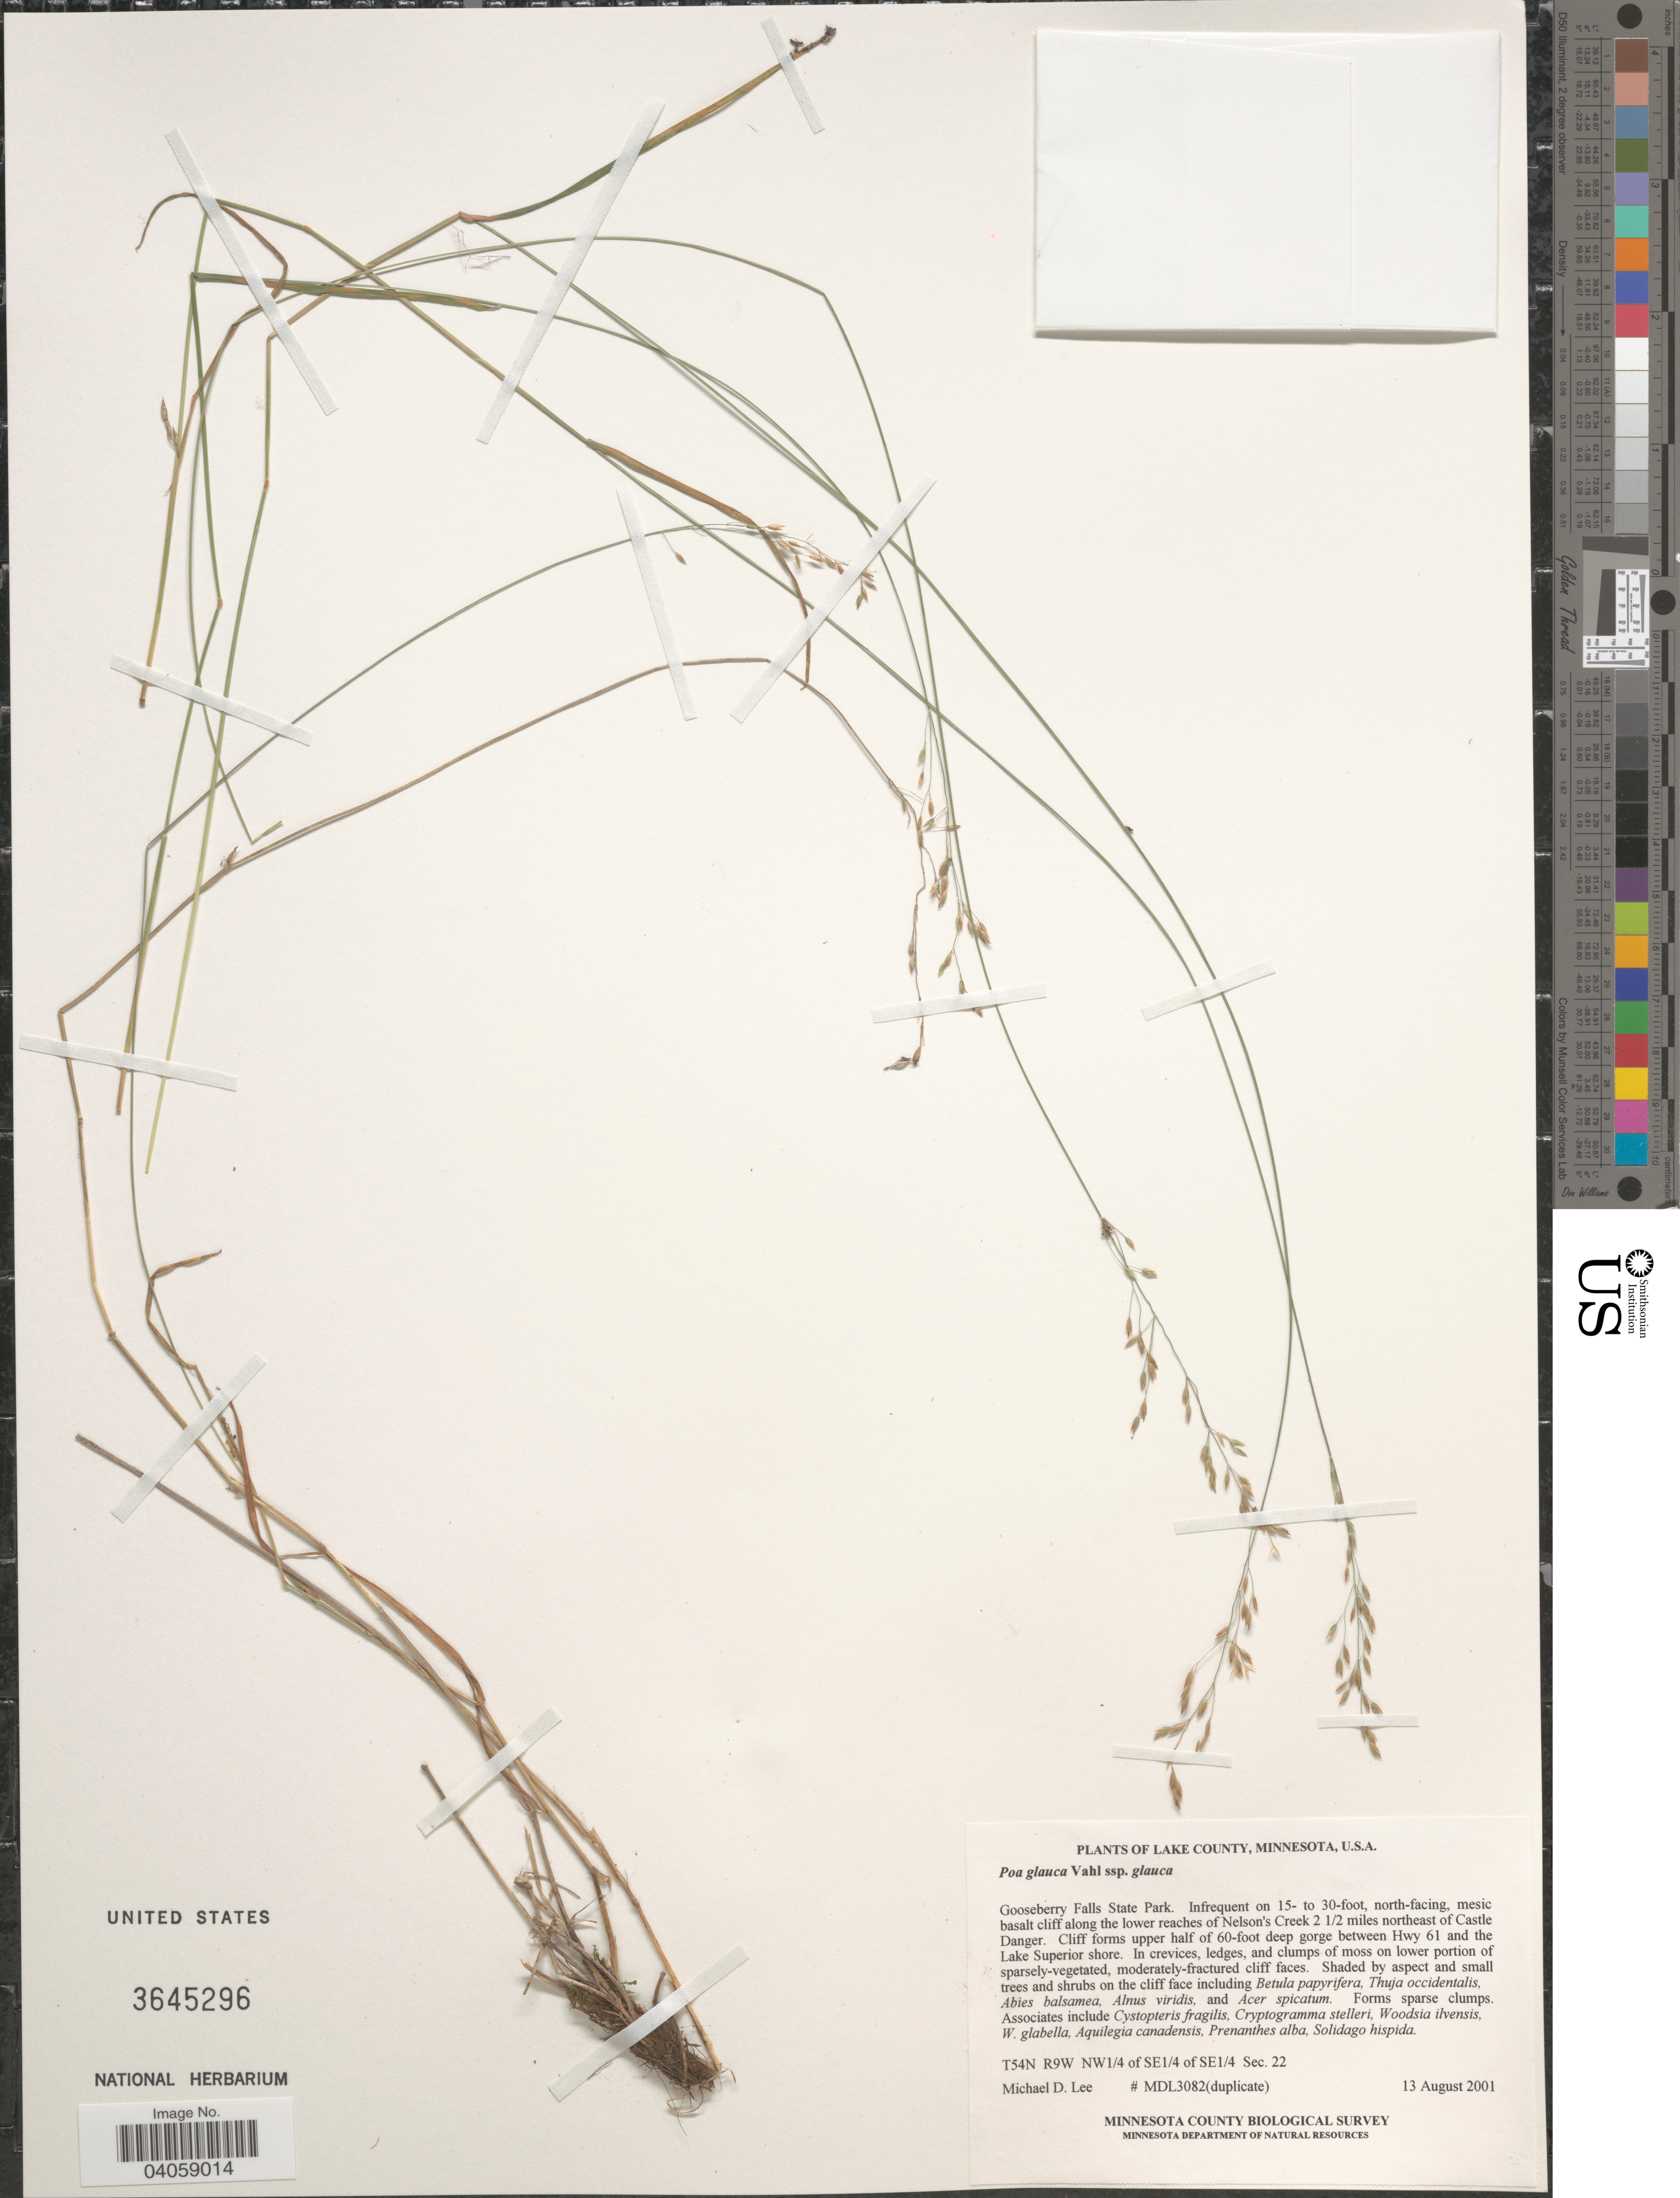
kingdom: Plantae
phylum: Tracheophyta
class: Liliopsida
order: Poales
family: Poaceae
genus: Poa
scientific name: Poa glauca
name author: Vahl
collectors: M. Lee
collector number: MDL3082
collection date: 2001-08-13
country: United States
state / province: Minnesota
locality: Lake County. Gooseberry Falls State Park. On 15- to 30-foot, north-facing, mesic basalt cliff along the lower reaches of Nelson's Creek 2½ miles northeast of Castle Danger. Cliff forms upper half of 60-foot deep gorge between Hwy 61 and the Lake Superior shore. T54N R9W NW¼ of SE¼ of SE¼ Sec. 22.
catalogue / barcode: US 3645296